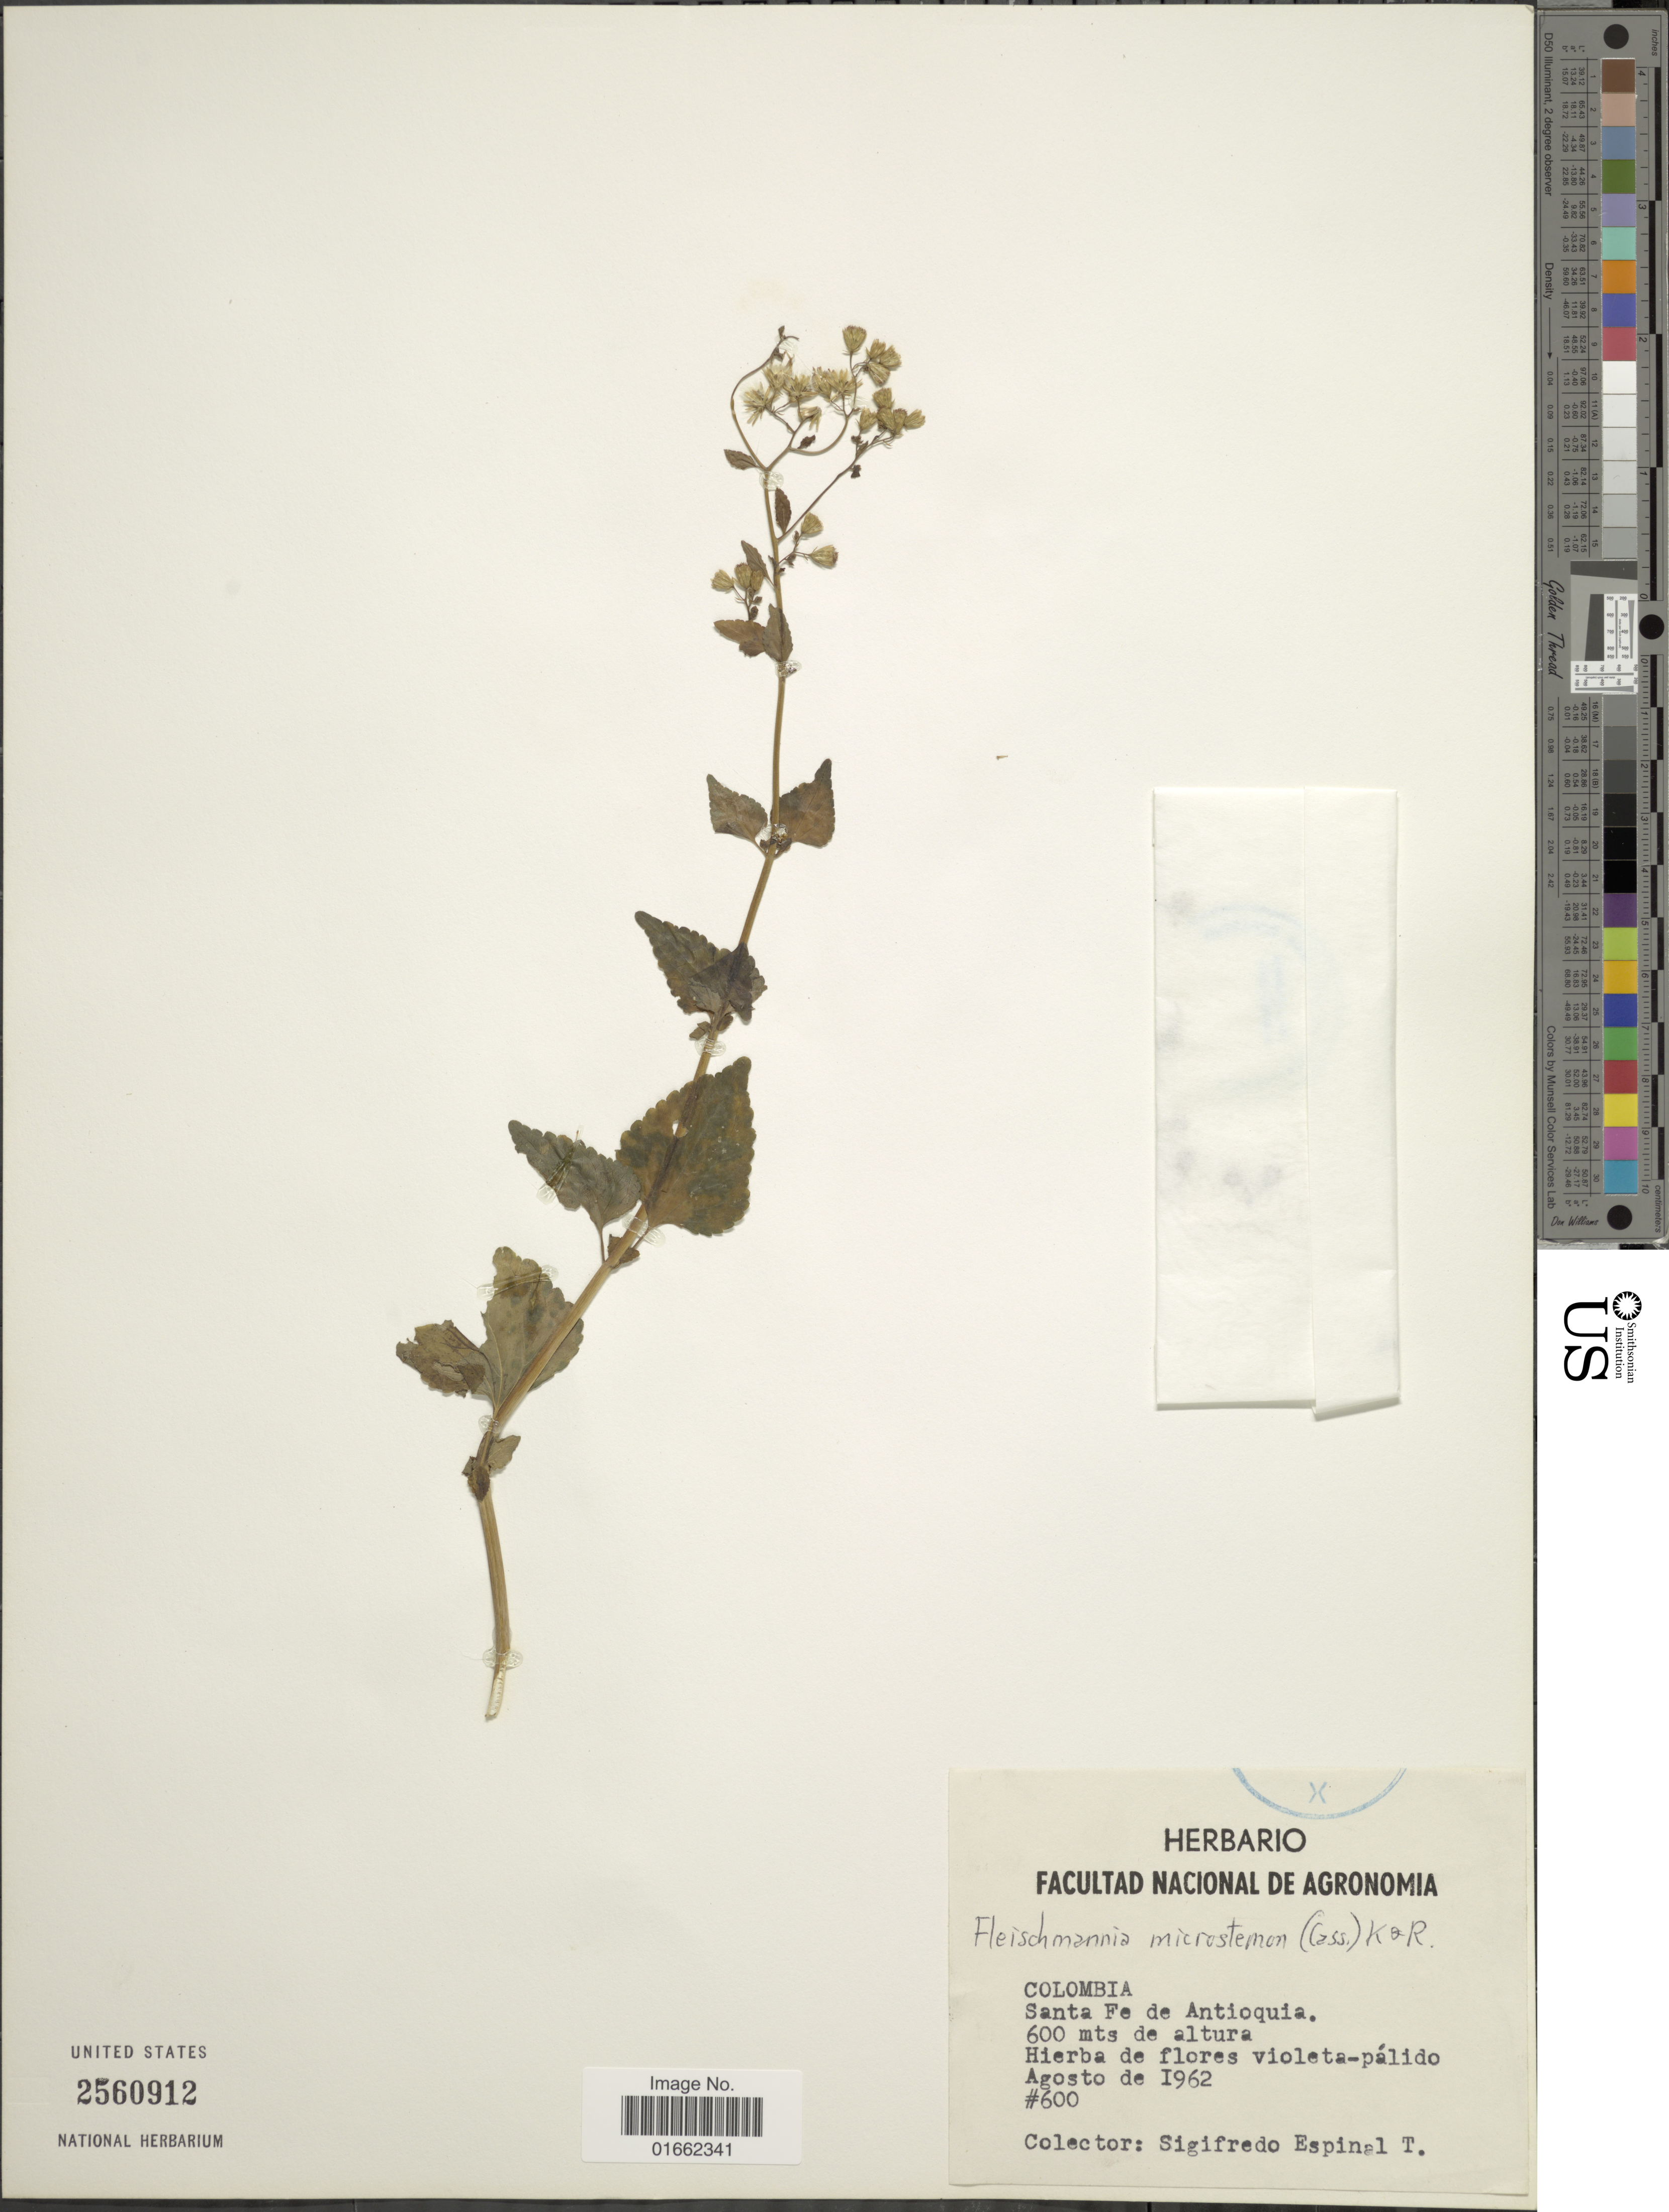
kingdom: Plantae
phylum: Tracheophyta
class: Magnoliopsida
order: Asterales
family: Asteraceae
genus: Fleischmannia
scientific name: Fleischmannia microstemon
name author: (Cass.) R.M. King & H. Rob.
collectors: S. T. Espinal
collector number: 600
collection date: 1962-08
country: Colombia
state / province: Antioquia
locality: Santa Fe de Antioquia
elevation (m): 600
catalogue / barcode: US 2560912